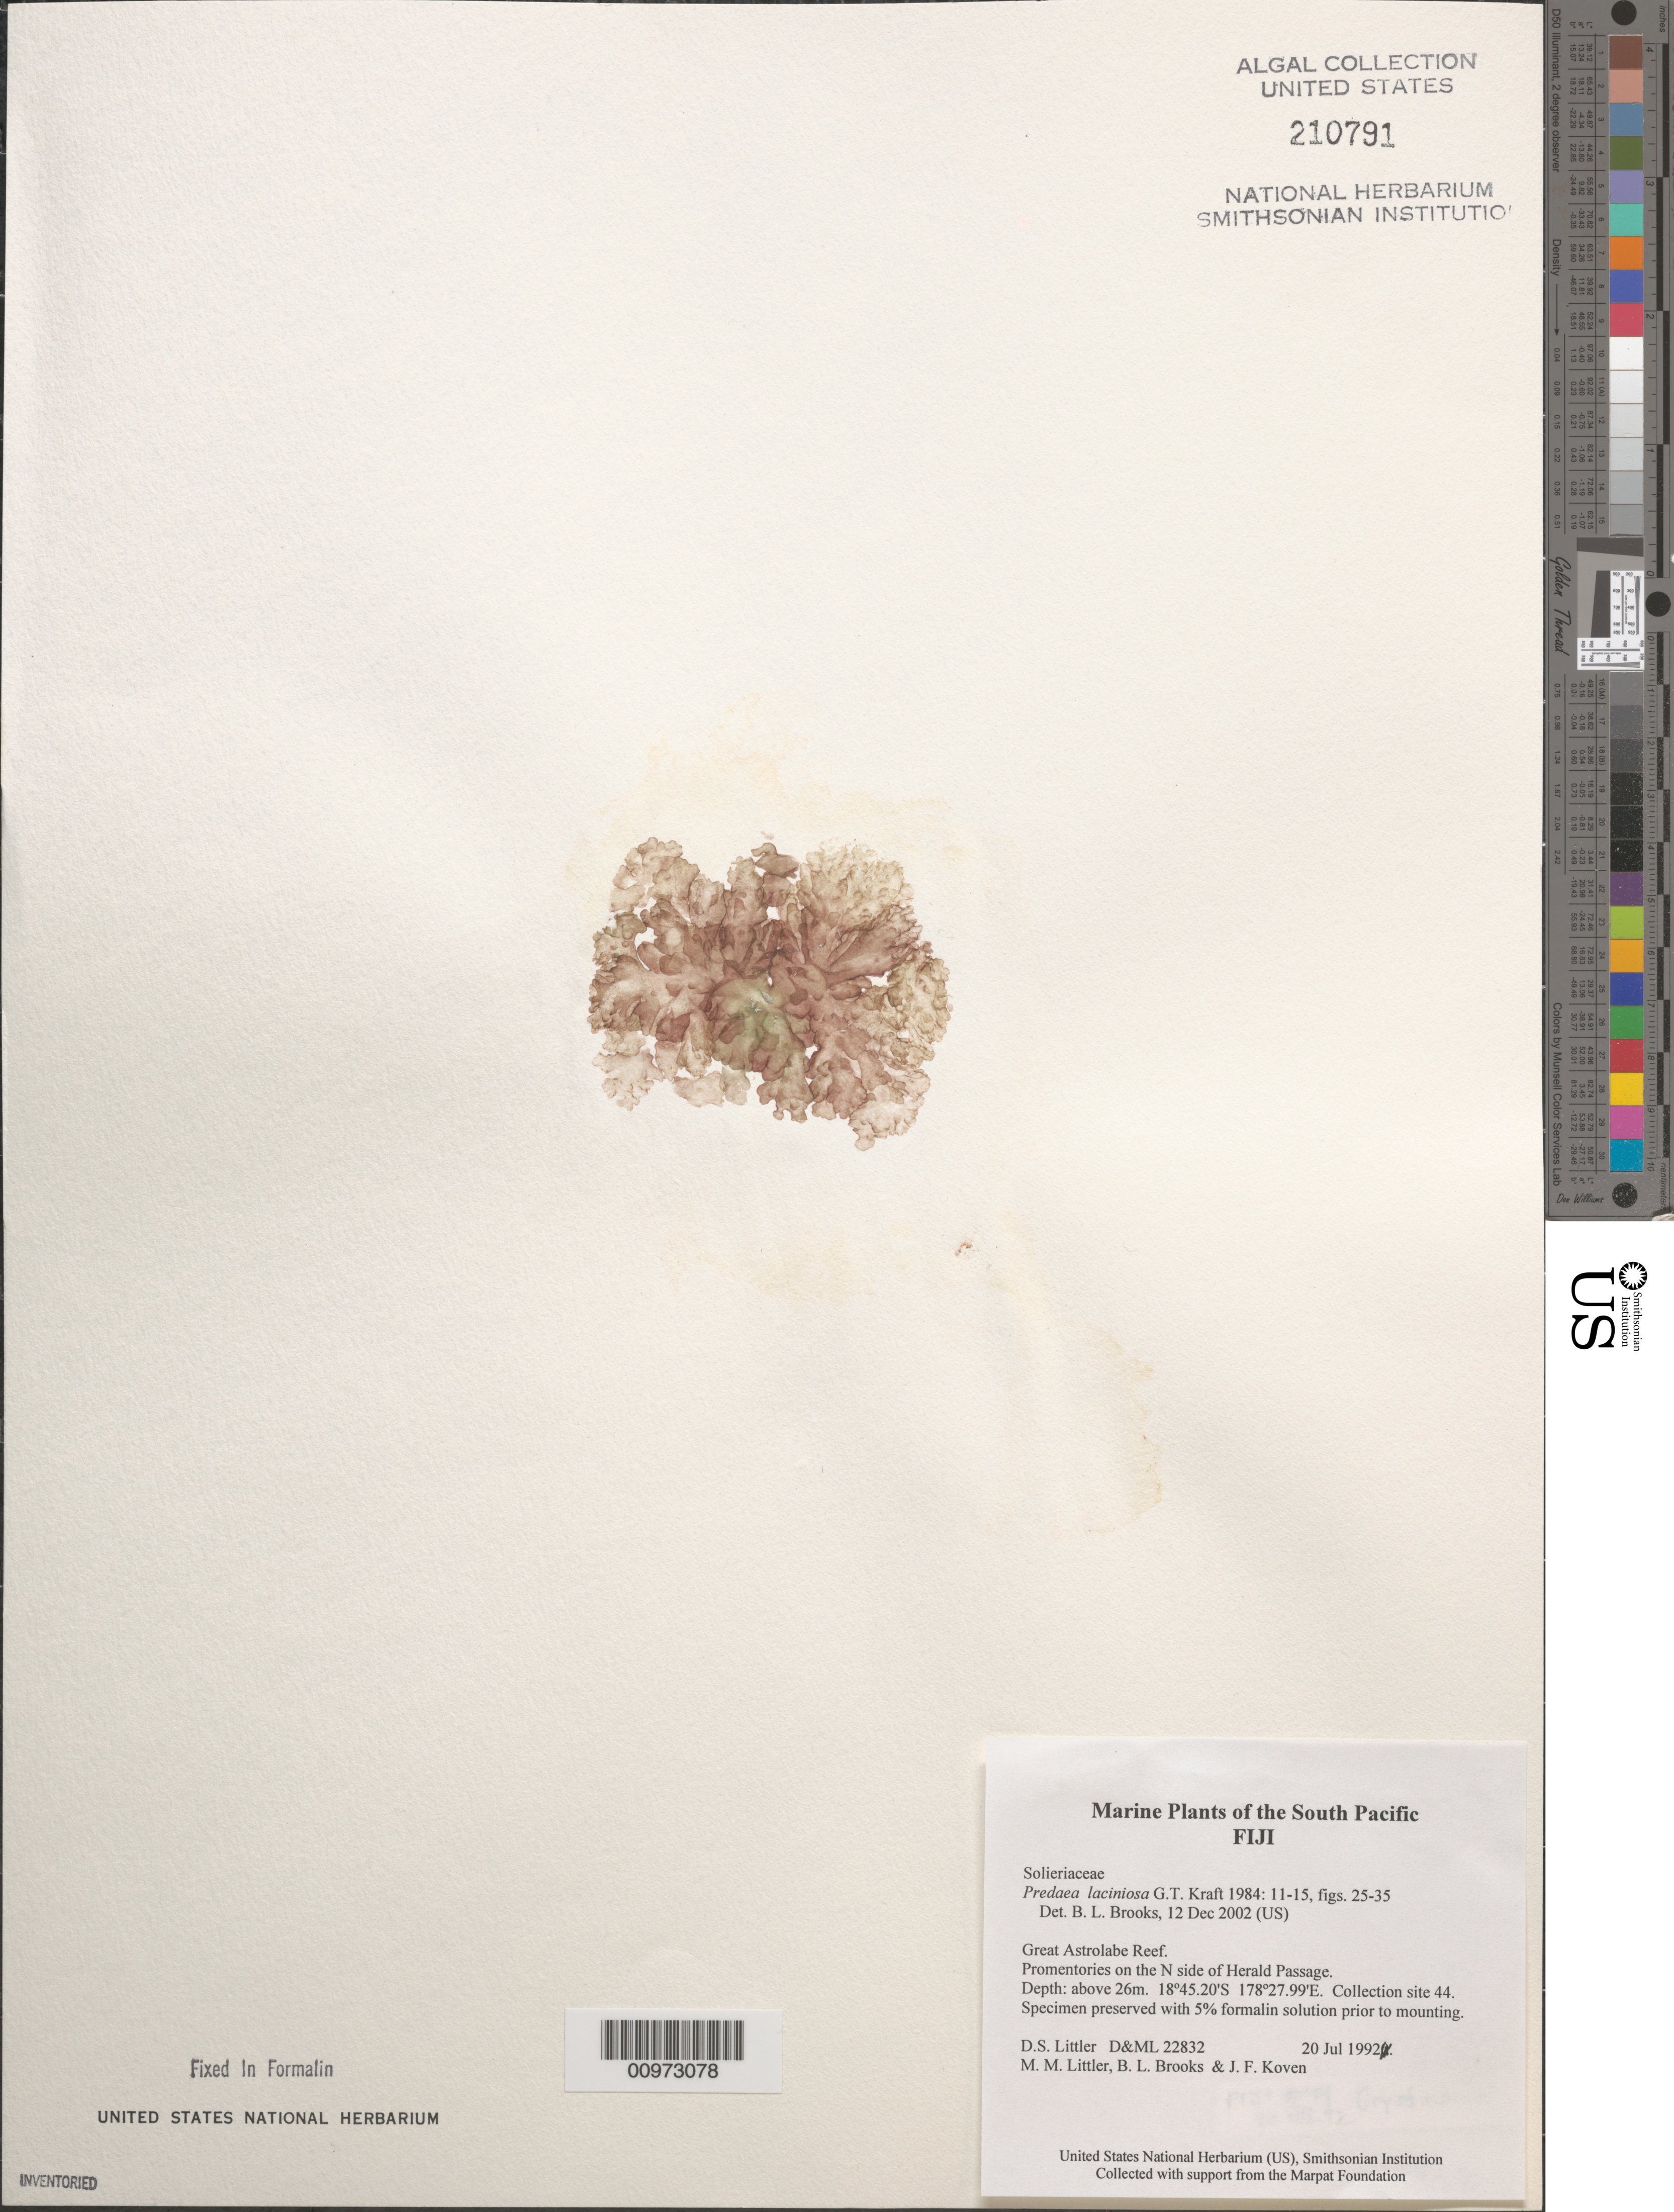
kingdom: Plantae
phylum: Rhodophyta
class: Florideophyceae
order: Nemastomatales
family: Nemastomataceae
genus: Predaea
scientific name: Predaea laciniosa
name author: G.T.Kraft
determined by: Brooks, B. L., (BOT), Smithsonian Institution - National Museum of Natural History (UNITED STATES)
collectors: D. S. Littler, M. M. Littler, B. Brooks & J. Koven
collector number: D&ML 22832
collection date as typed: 20 Jul 1992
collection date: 1992-07-20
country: Fiji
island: Great Astrolabe Reef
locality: Great Astrolabe Reef, promentories on north side of Herald Passage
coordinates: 18 45.20'S, 178 27.99'E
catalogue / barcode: US 210791